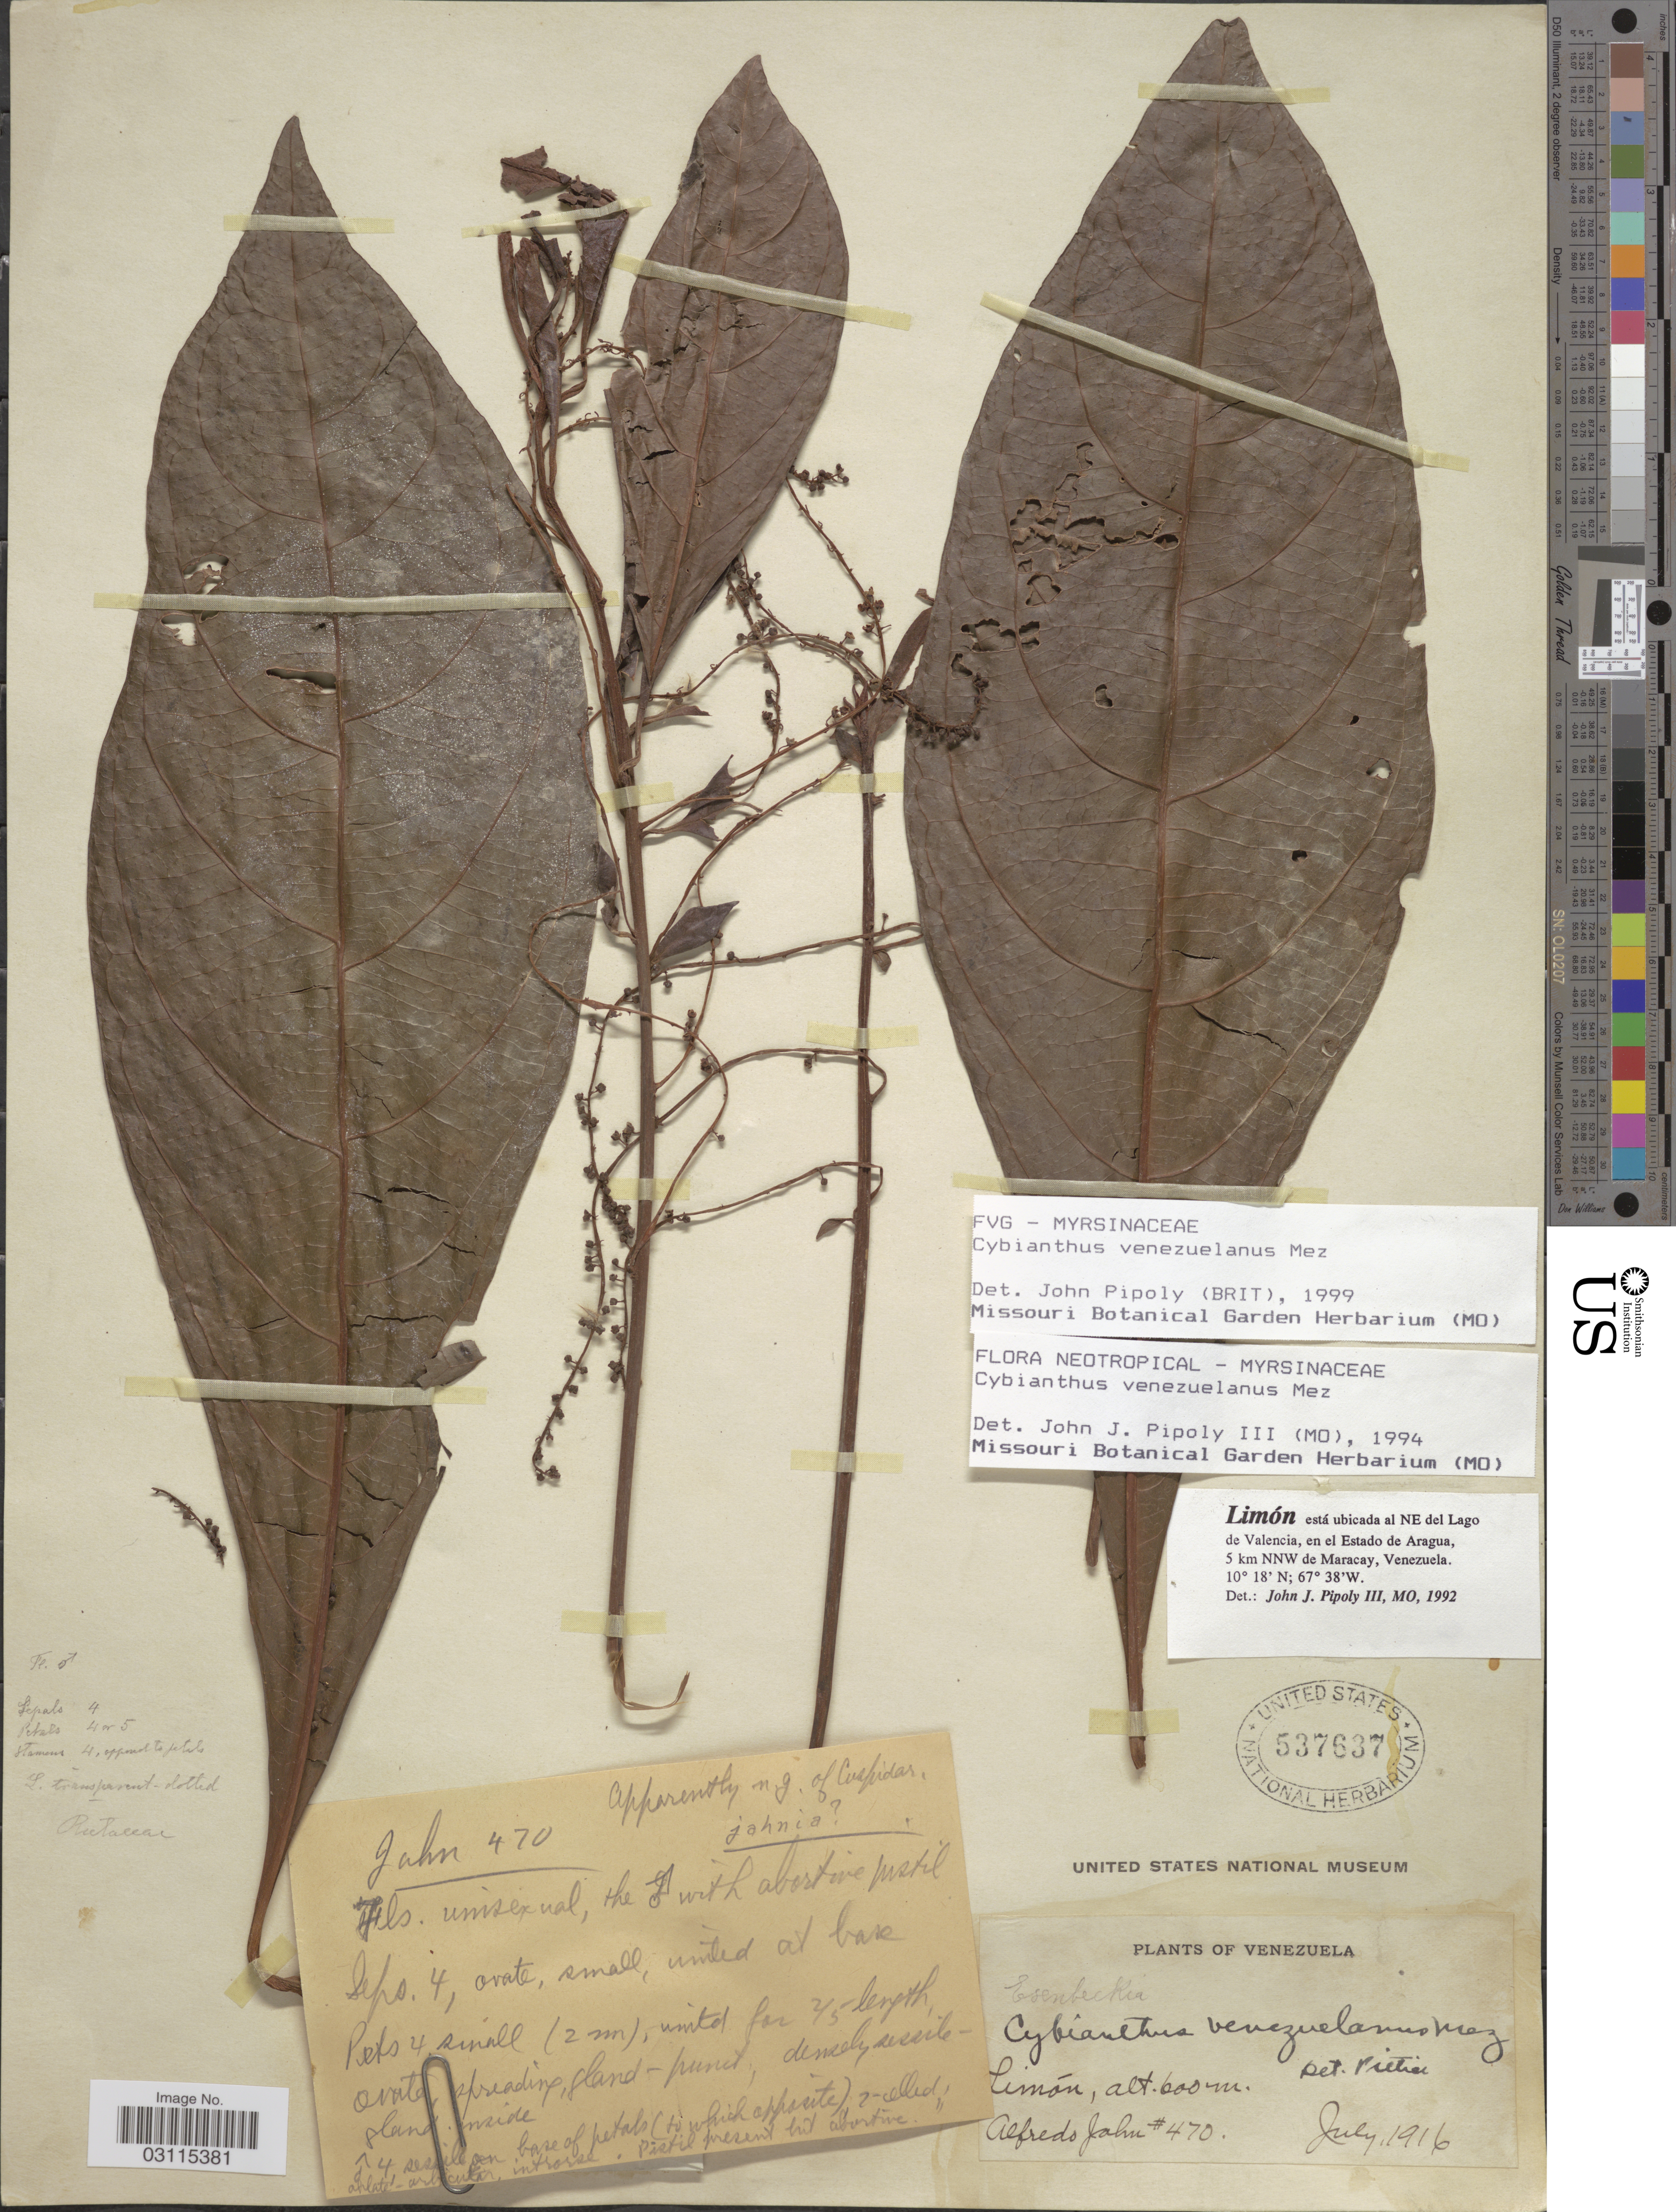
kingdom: Plantae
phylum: Tracheophyta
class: Magnoliopsida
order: Ericales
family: Primulaceae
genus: Cybianthus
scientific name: Cybianthus venezuelanus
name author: Mez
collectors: A. Jahn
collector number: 470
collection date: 1916-07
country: Venezuela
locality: Limón.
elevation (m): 600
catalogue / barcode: US 537637